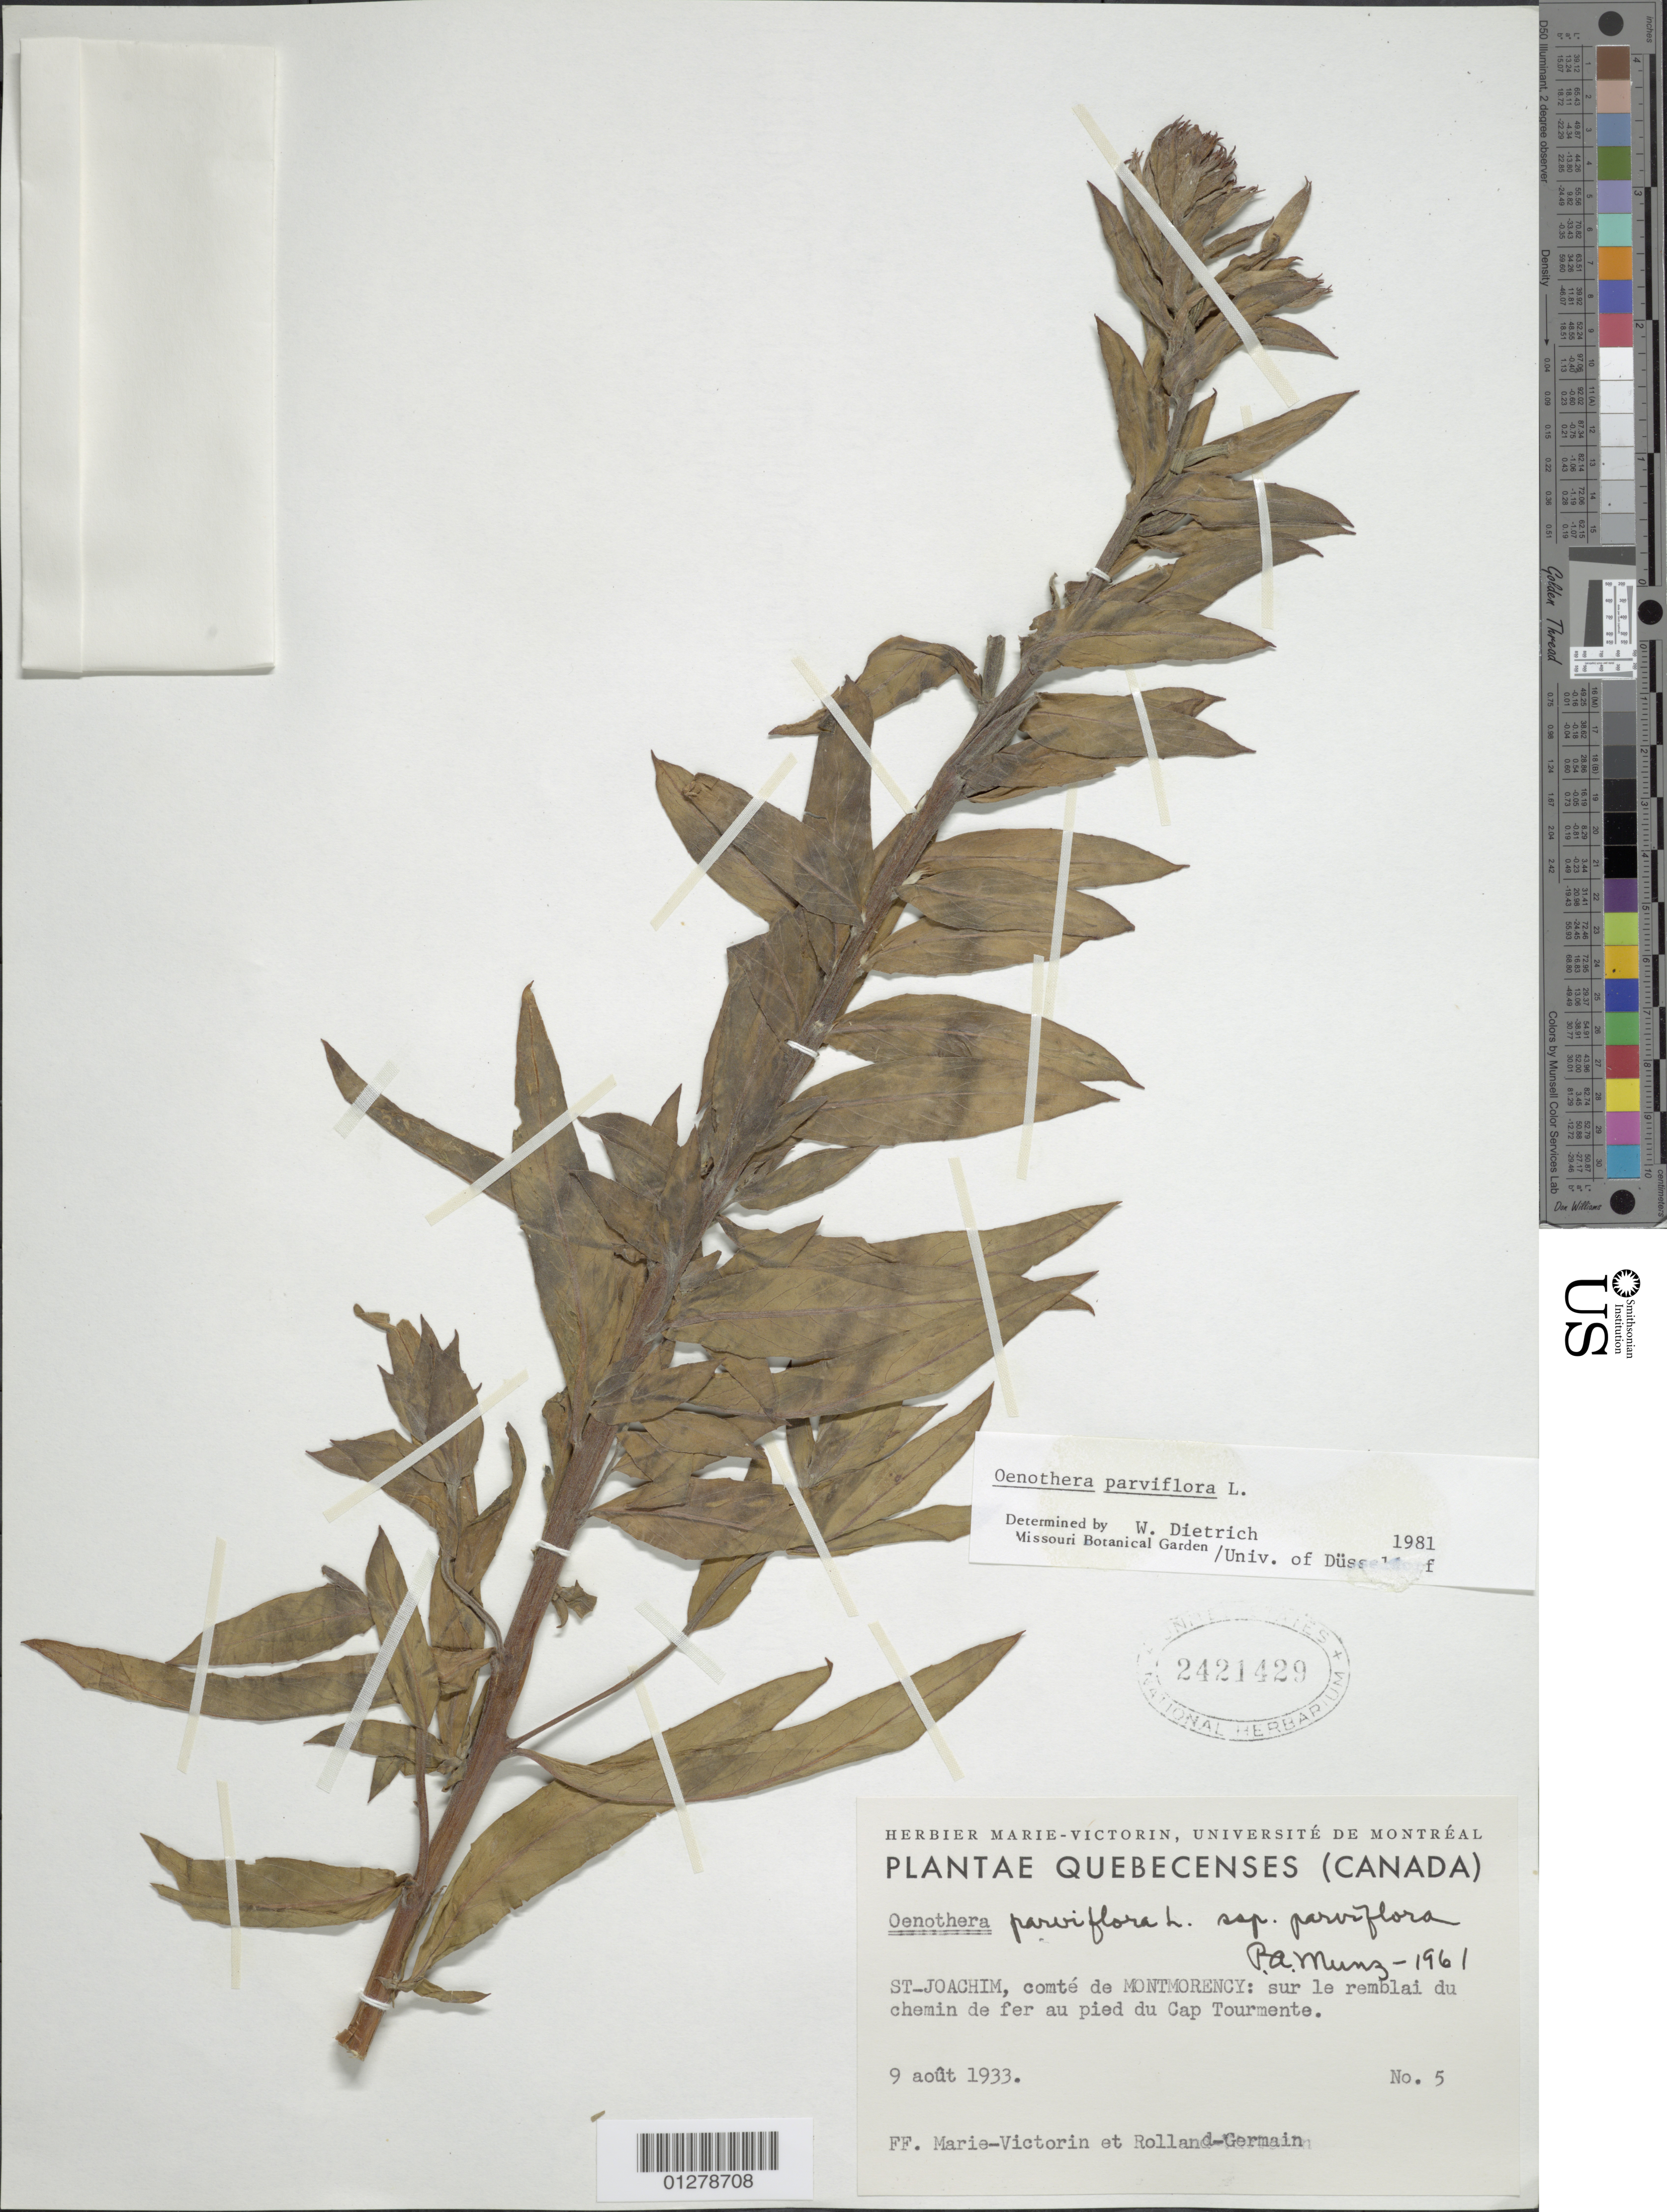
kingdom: Plantae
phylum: Tracheophyta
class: Magnoliopsida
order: Myrtales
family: Onagraceae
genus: Oenothera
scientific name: Oenothera parviflora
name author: L.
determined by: Dietrich, W.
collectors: Fr. Marie-Victorin & Rolland-Germain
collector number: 5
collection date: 1933-08-09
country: Canada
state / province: Quebec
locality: St. Joachim, comte de Montmorency.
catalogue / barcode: US 2421429